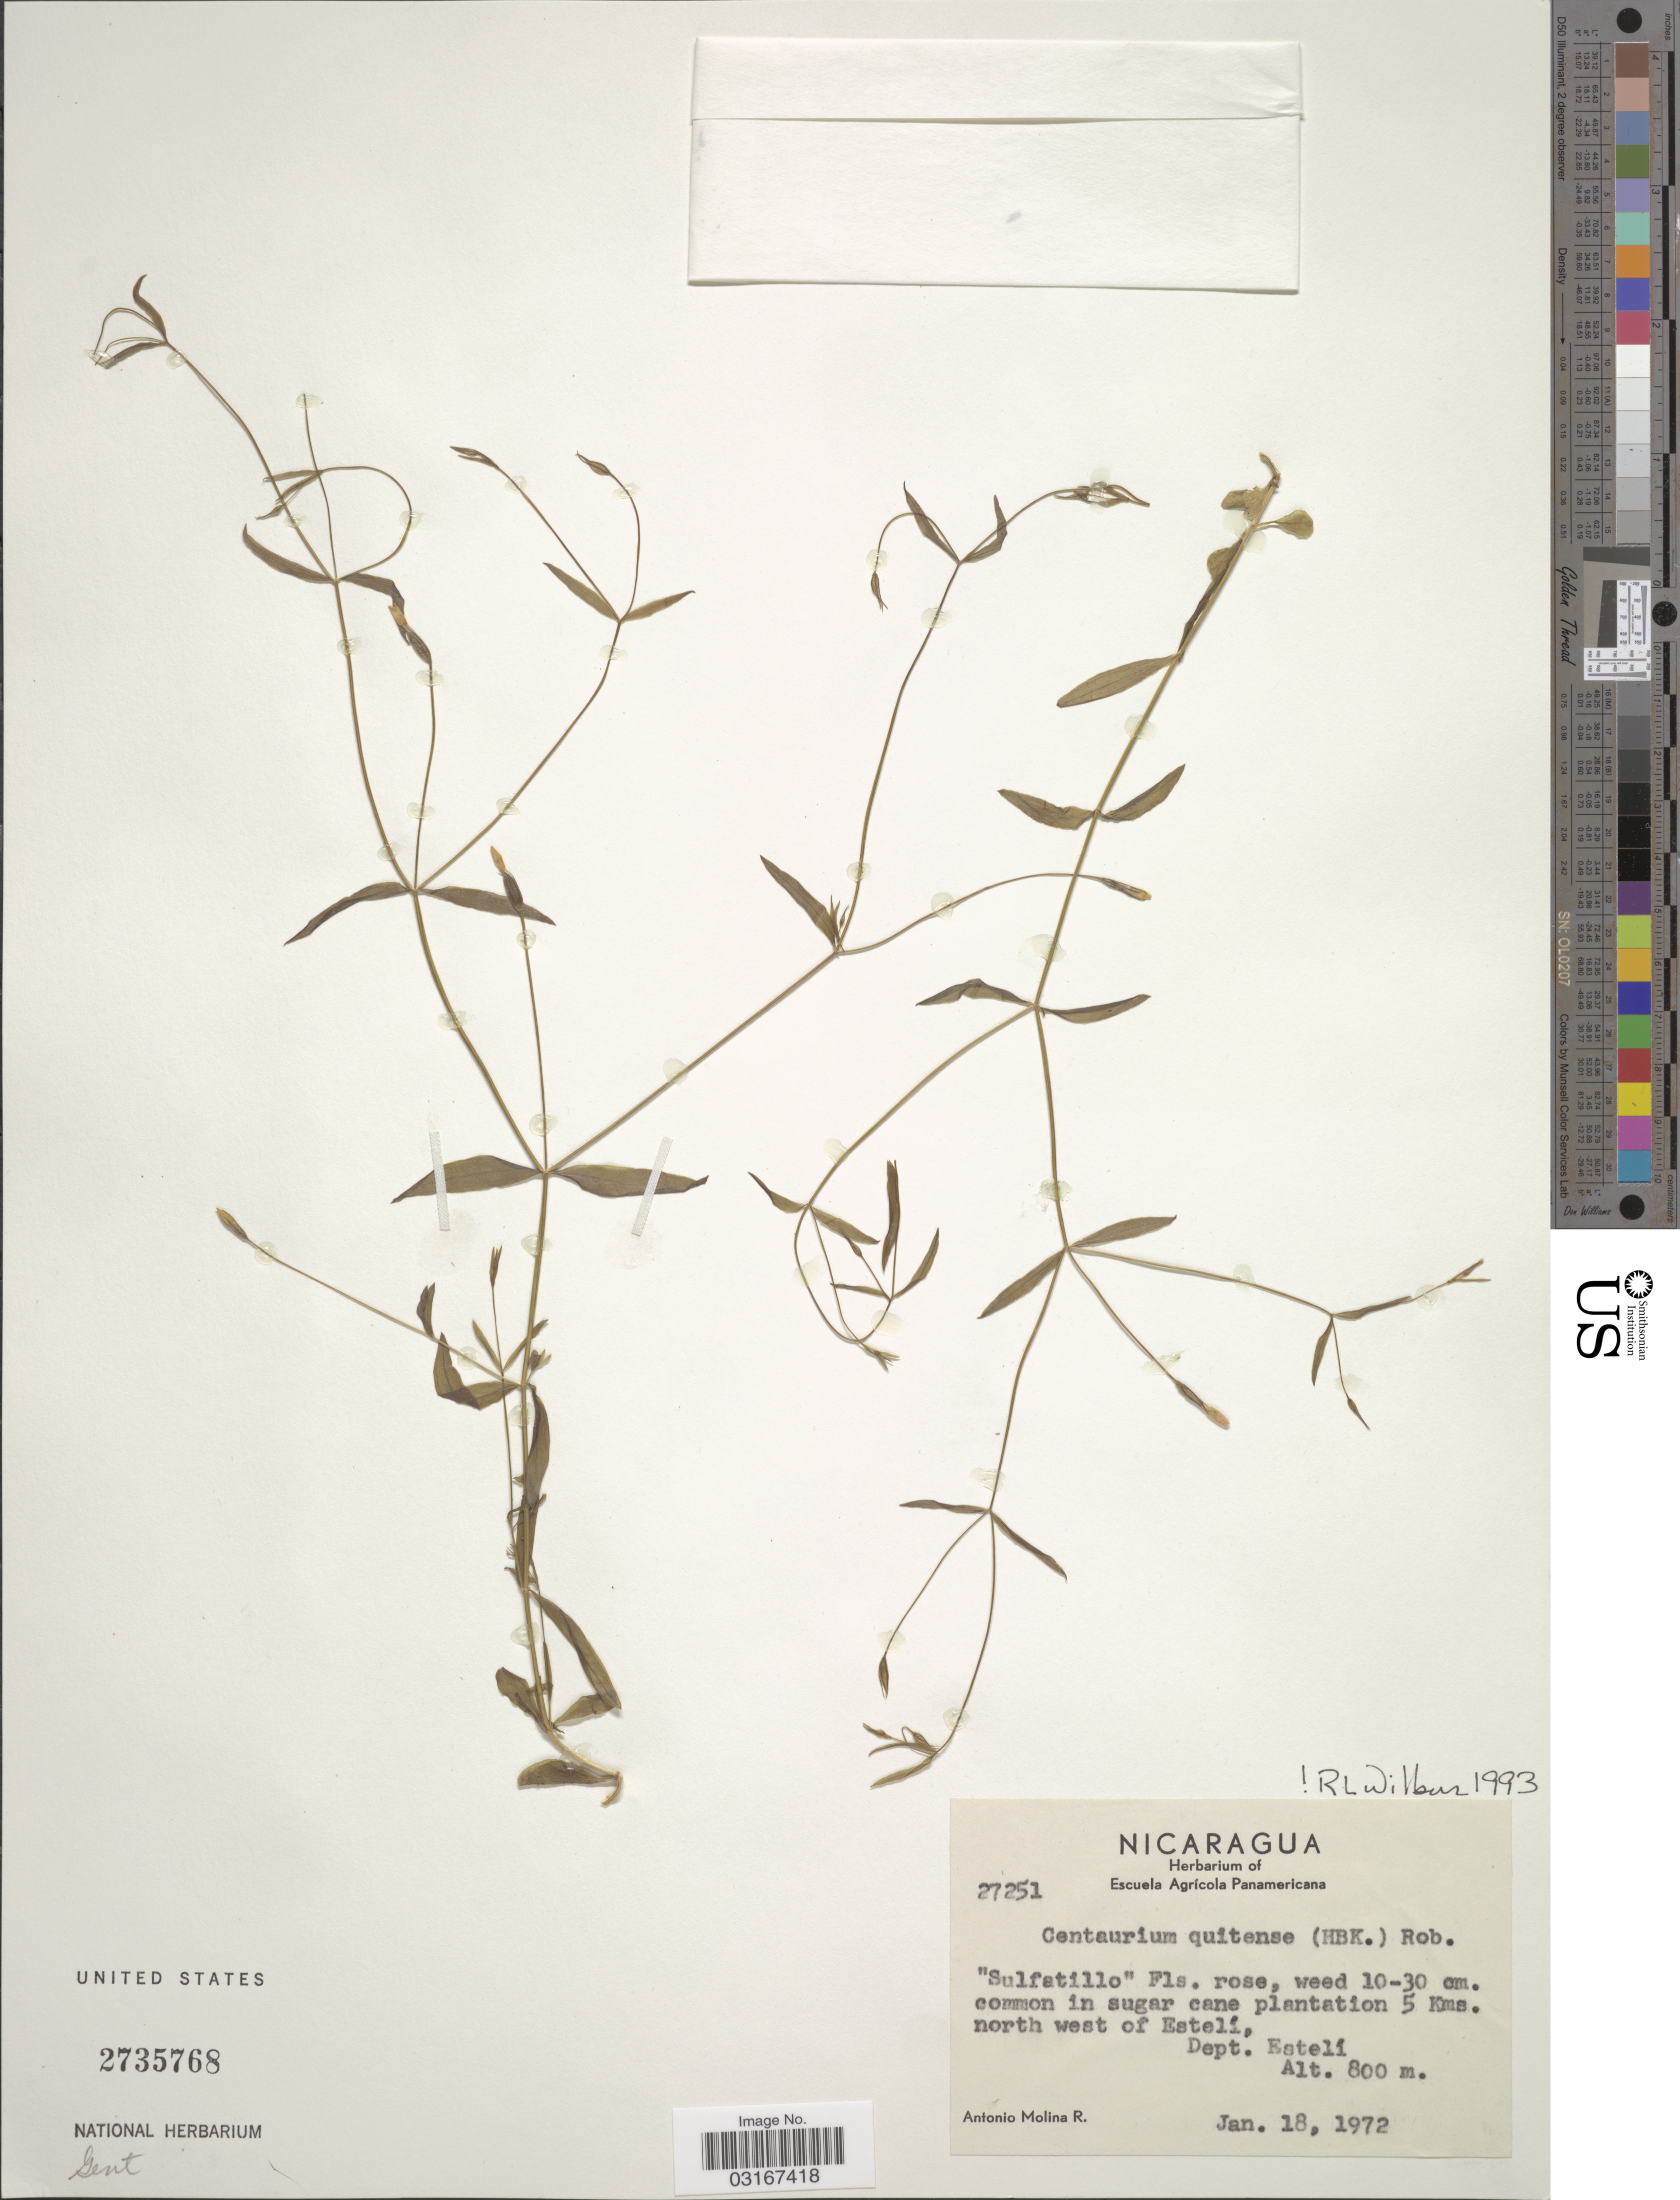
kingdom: Plantae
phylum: Tracheophyta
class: Magnoliopsida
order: Gentianales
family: Gentianaceae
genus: Centaurium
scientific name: Centaurium quitense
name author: (Kunth) B.L. Rob.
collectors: A. Molina R.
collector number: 27251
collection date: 1972-01-18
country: Nicaragua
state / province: Esteli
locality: Common in sugar cane plantation 5 Kms. north west of Estelí, Dept. Estelí.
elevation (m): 800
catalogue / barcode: US 2735768